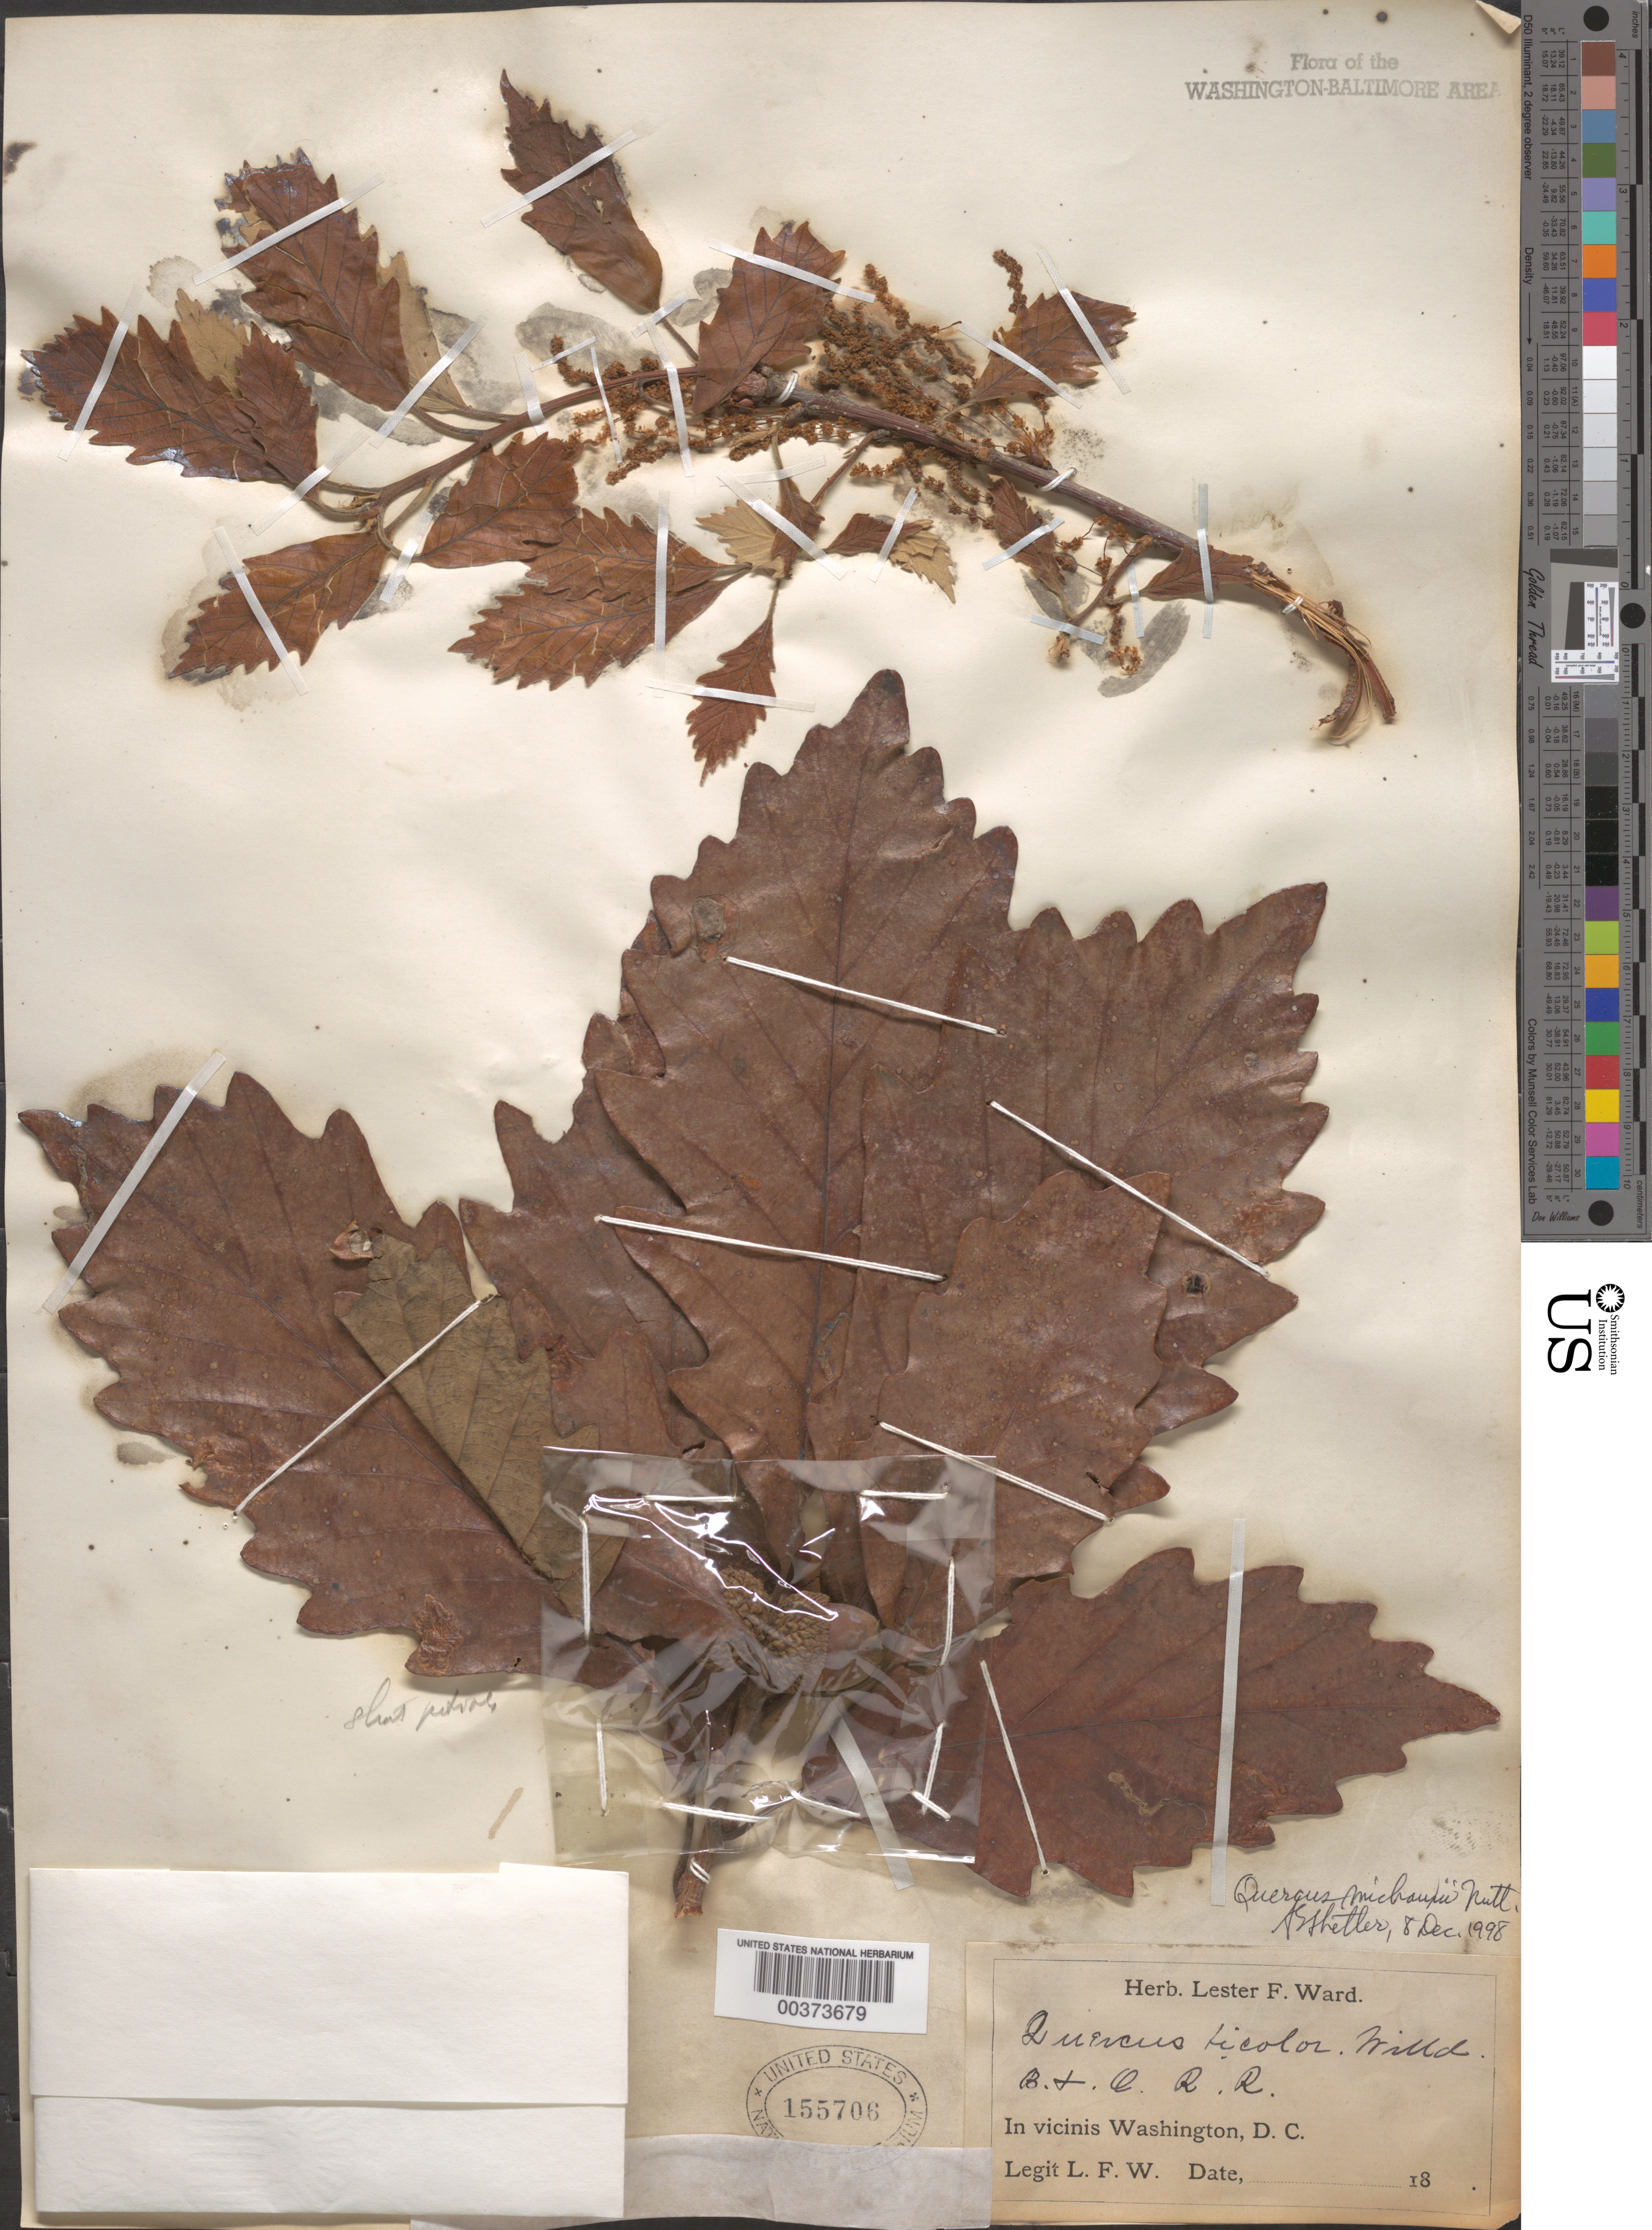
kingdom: Plantae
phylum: Tracheophyta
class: Magnoliopsida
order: Fagales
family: Fagaceae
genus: Quercus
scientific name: Quercus michauxii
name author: Nutt.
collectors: L. F. Ward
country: United States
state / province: District of Columbia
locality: B&O Railroad, Washington DC area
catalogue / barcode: US 155706